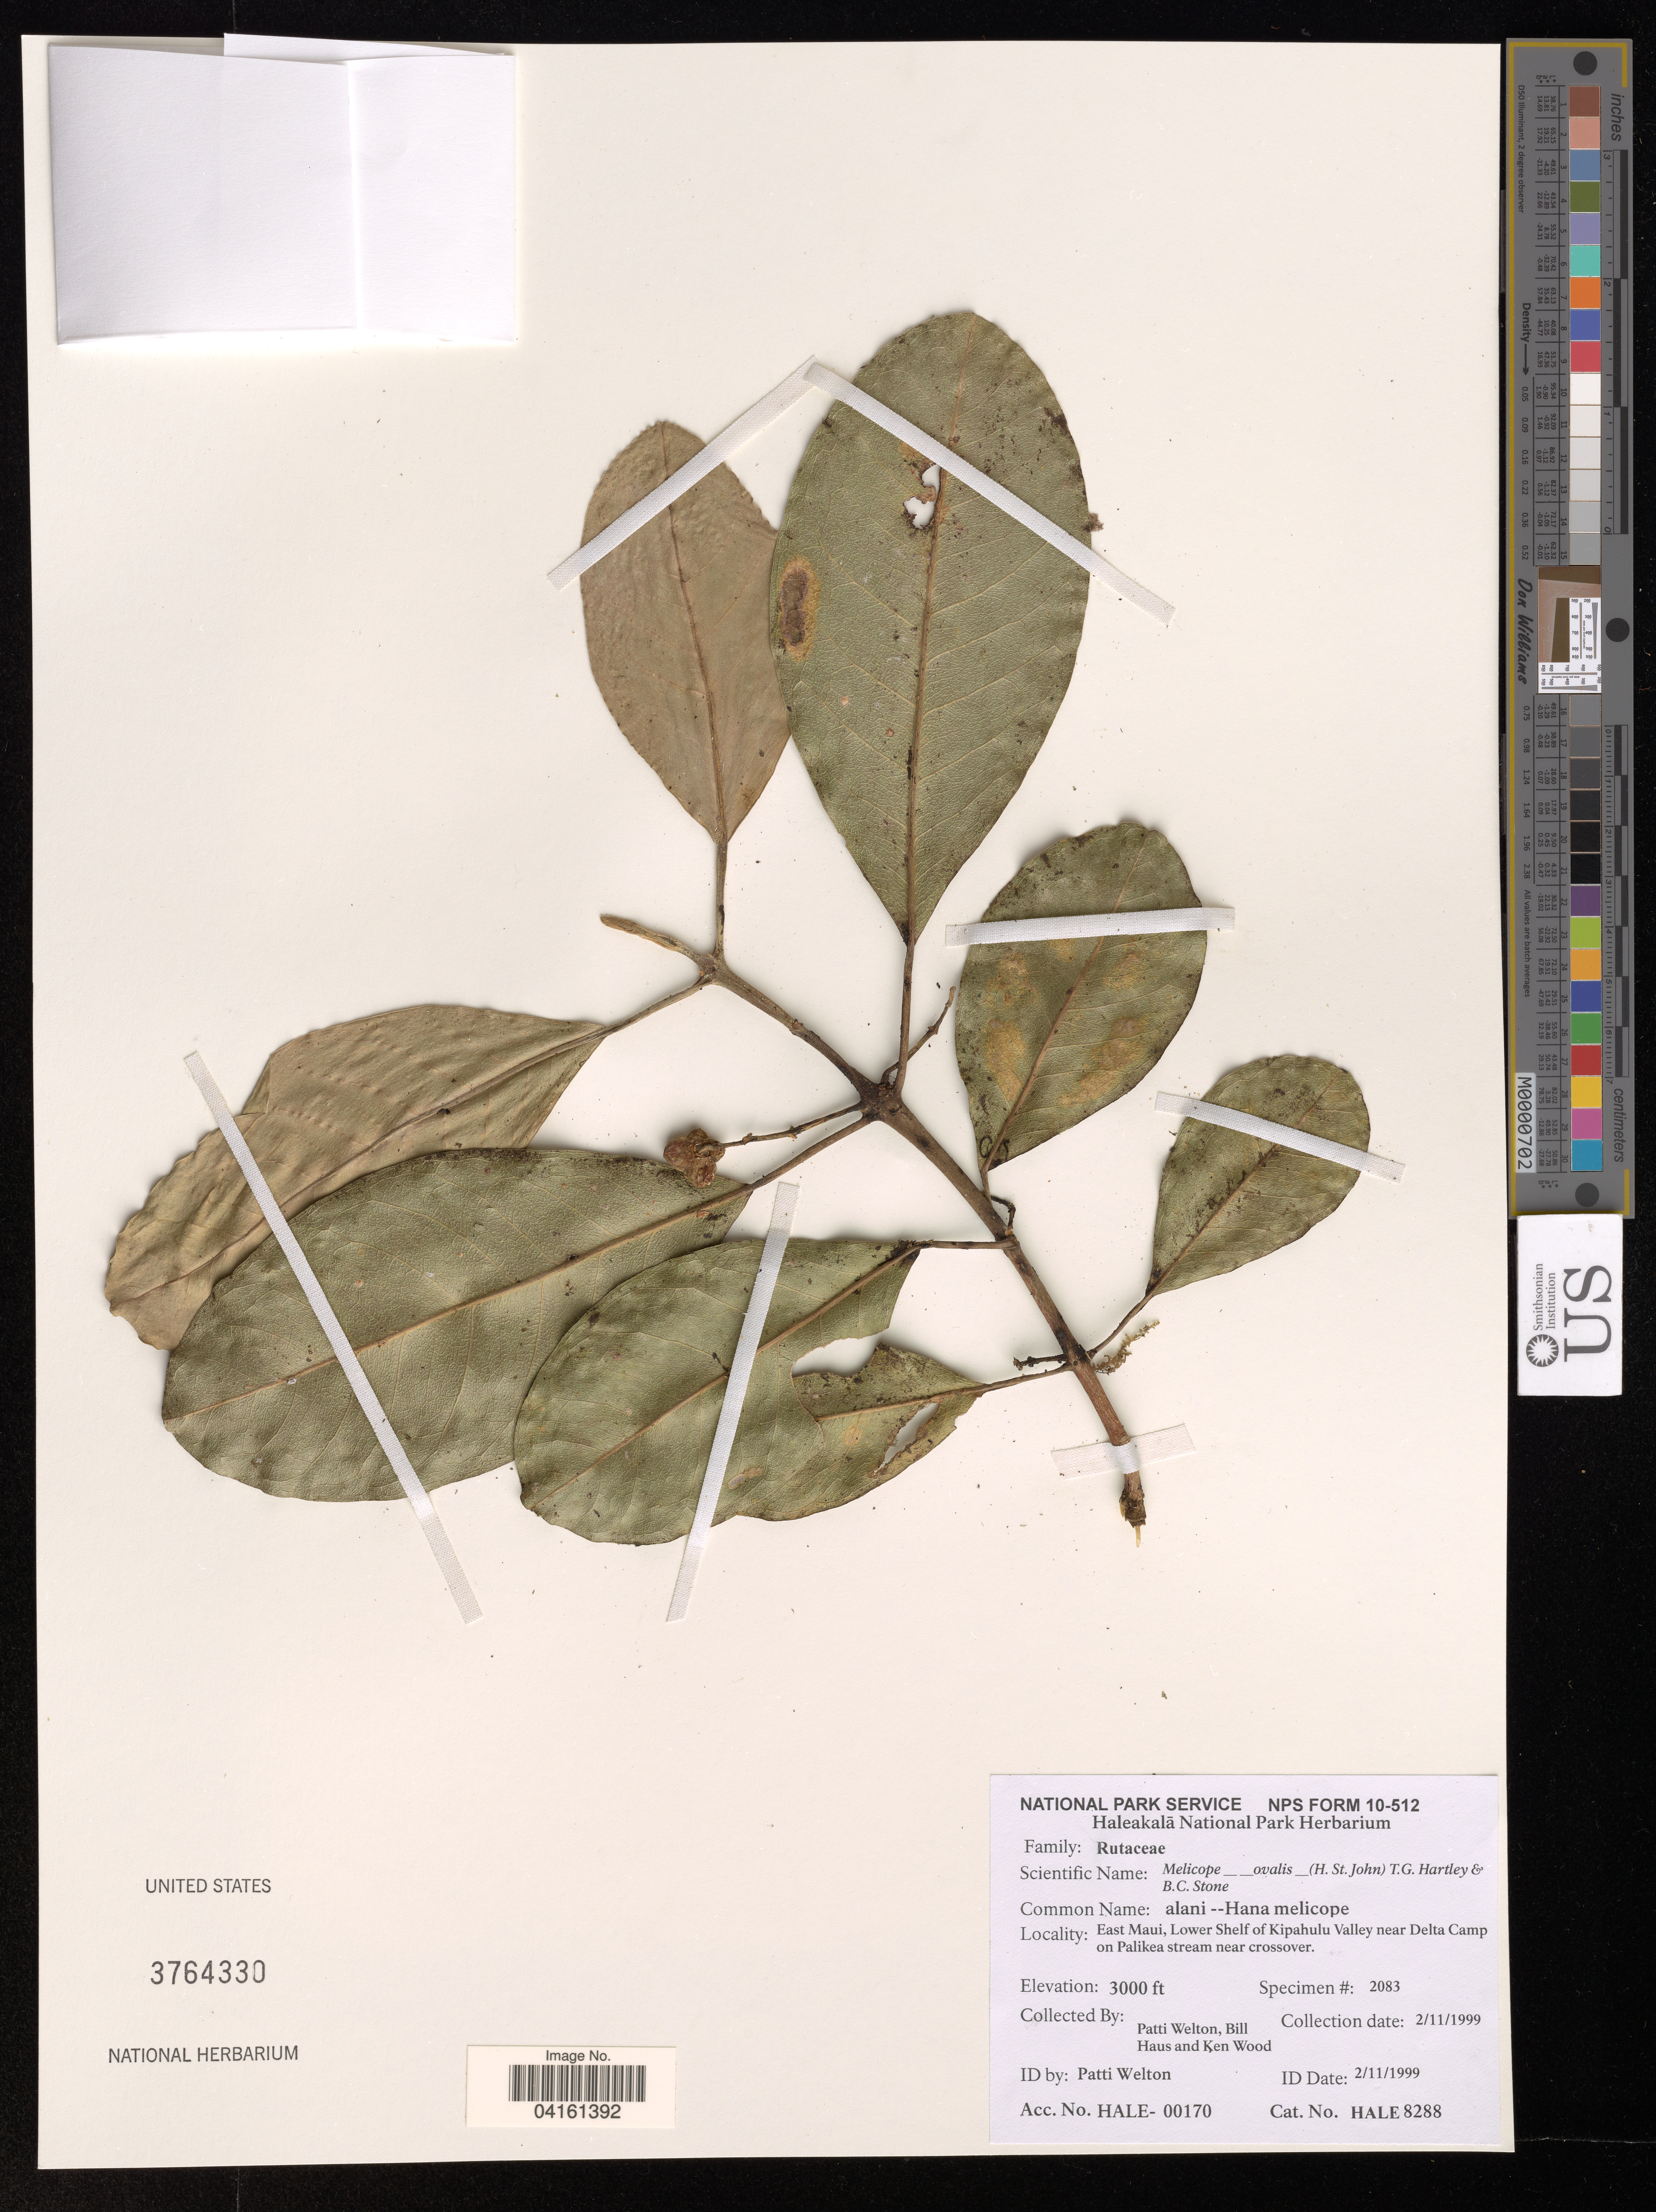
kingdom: Plantae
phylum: Tracheophyta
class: Magnoliopsida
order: Sapindales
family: Rutaceae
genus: Melicope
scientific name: Melicope ovalis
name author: (H. St. John) T.G. Hartley & B.C. Stone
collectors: P. Welton, B. Haus & K. R. Wood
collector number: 2083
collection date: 1999-02-11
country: United States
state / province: Hawaii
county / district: Maui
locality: East Maui, Lower Shelf of Kipahulu Valley near Delta Camp on Palikea stream near crossover.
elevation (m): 914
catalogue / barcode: US 3764330